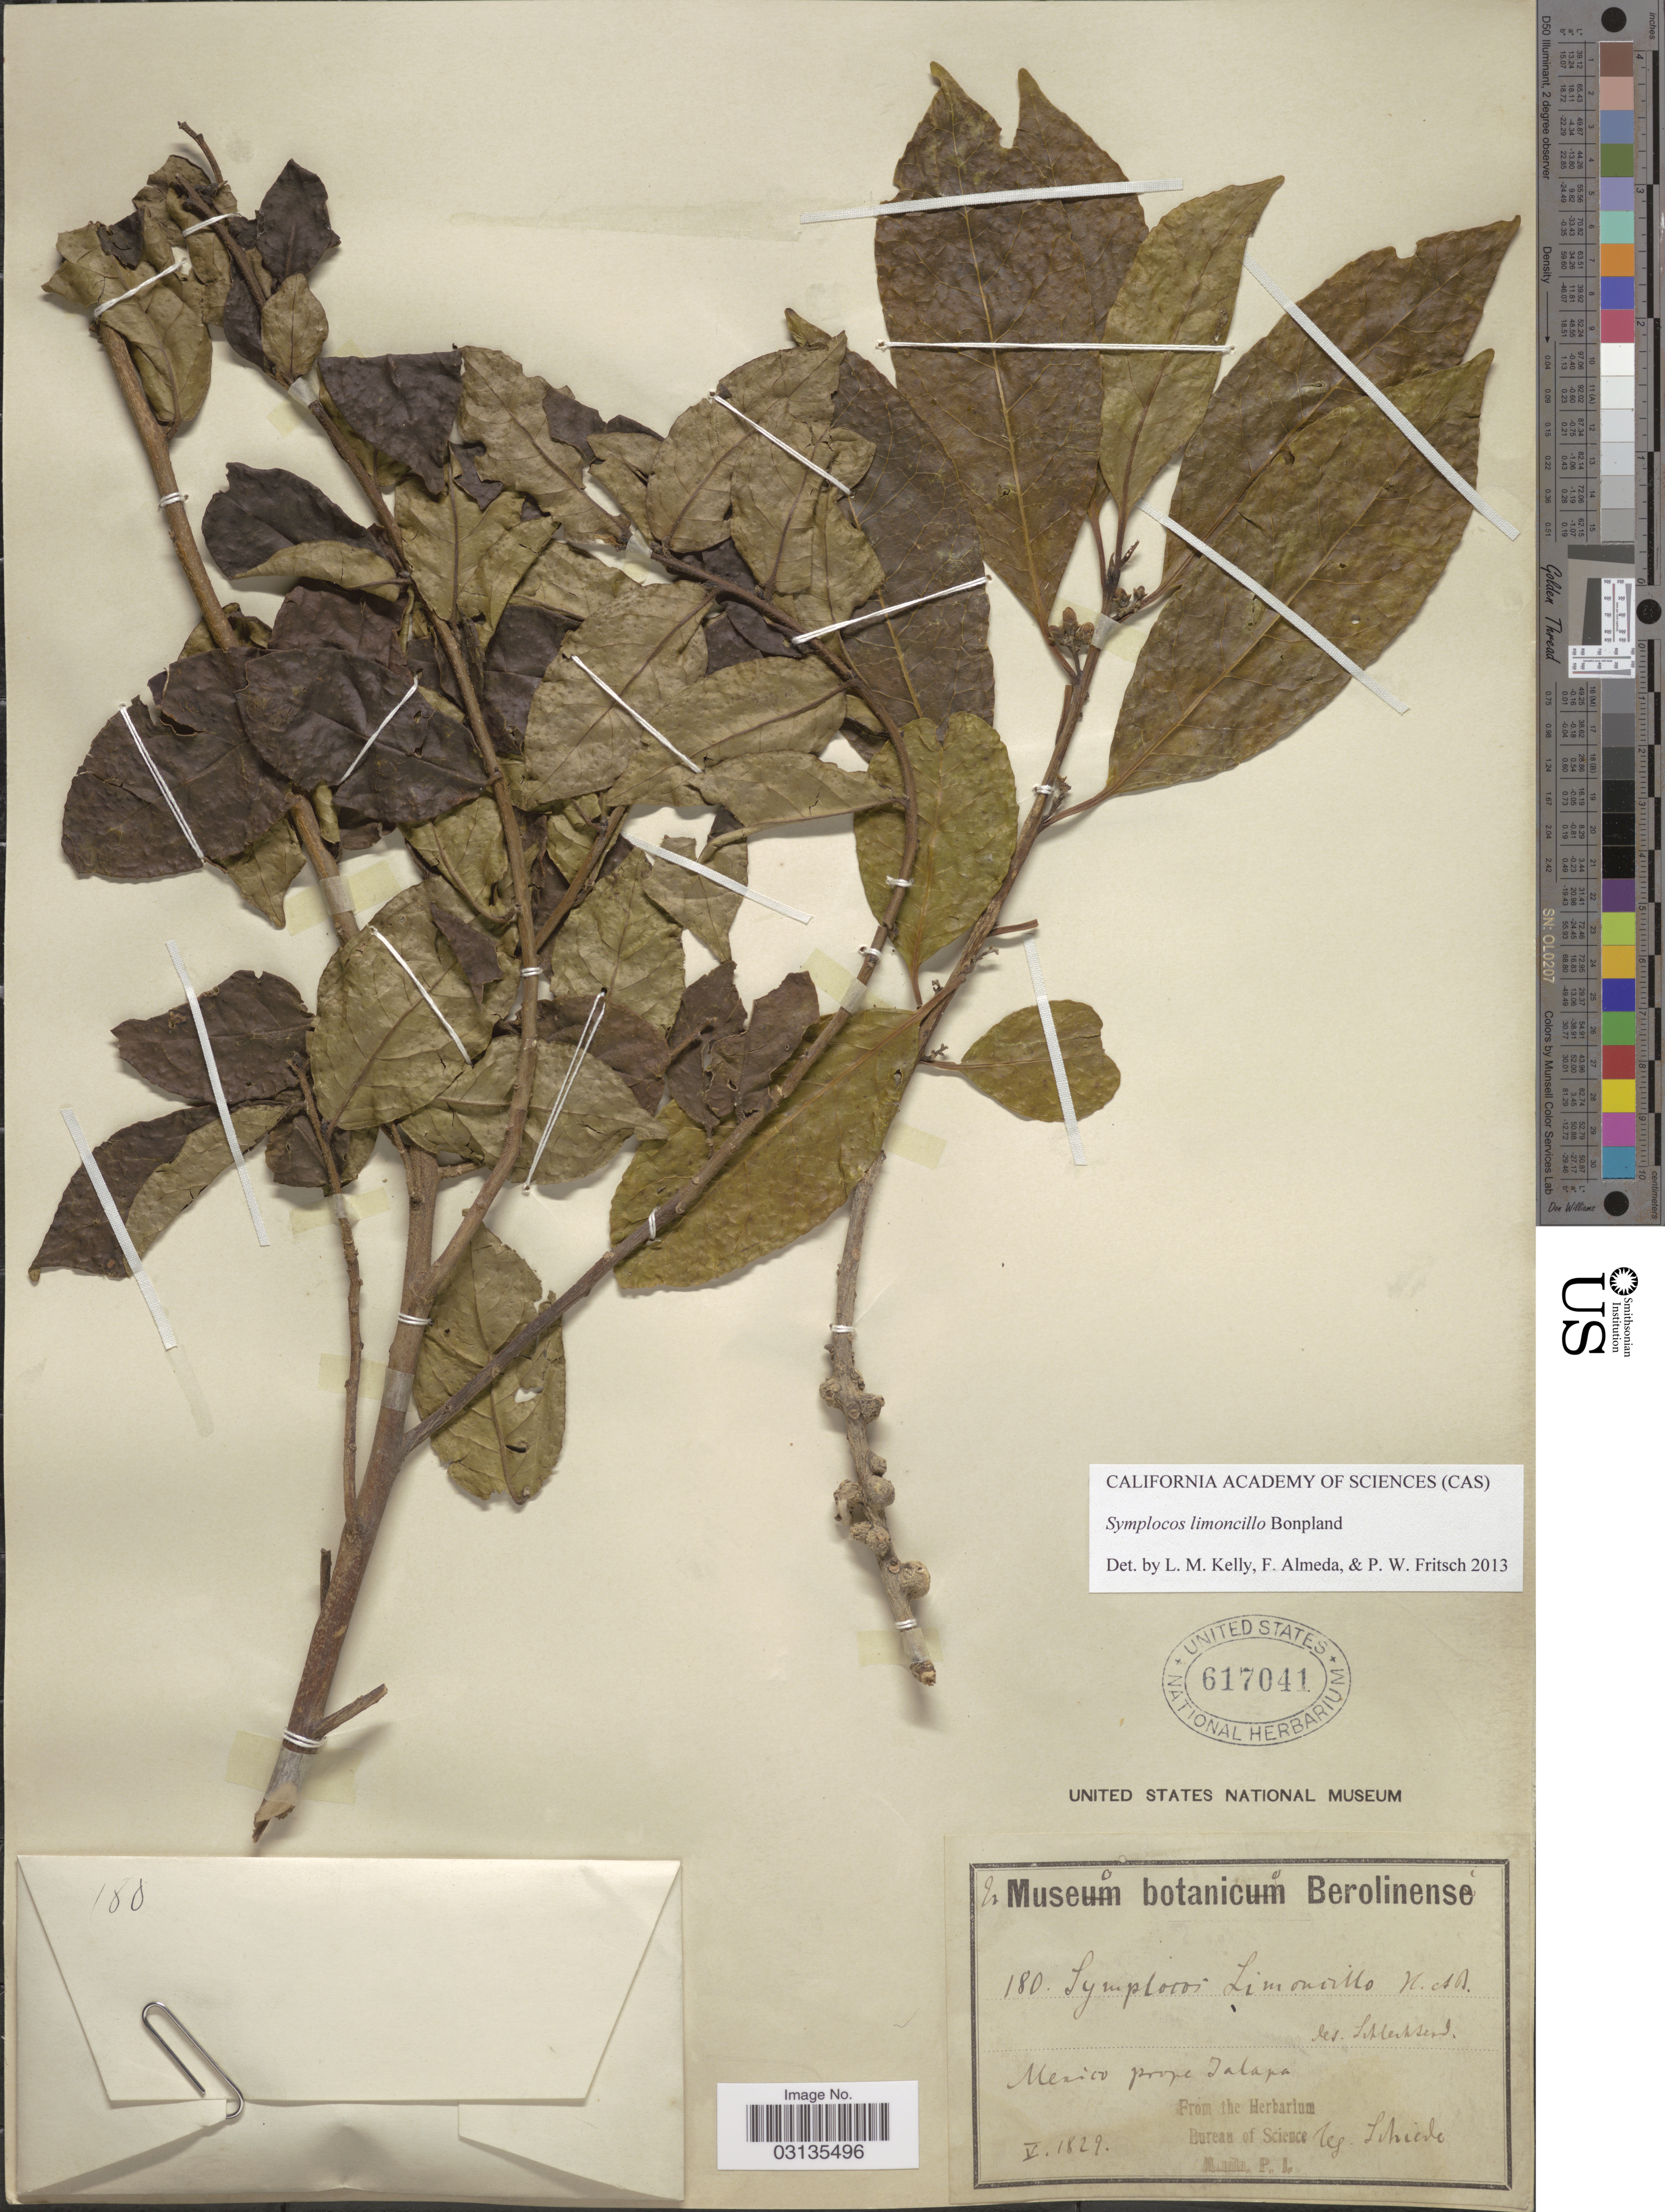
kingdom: Plantae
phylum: Tracheophyta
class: Magnoliopsida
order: Ericales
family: Symplocaceae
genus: Symplocos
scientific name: Symplocos limoncillo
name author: Bonpl.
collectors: Schiede, --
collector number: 180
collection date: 1829-05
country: Mexico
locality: Prope Jalapa.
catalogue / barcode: US 617041